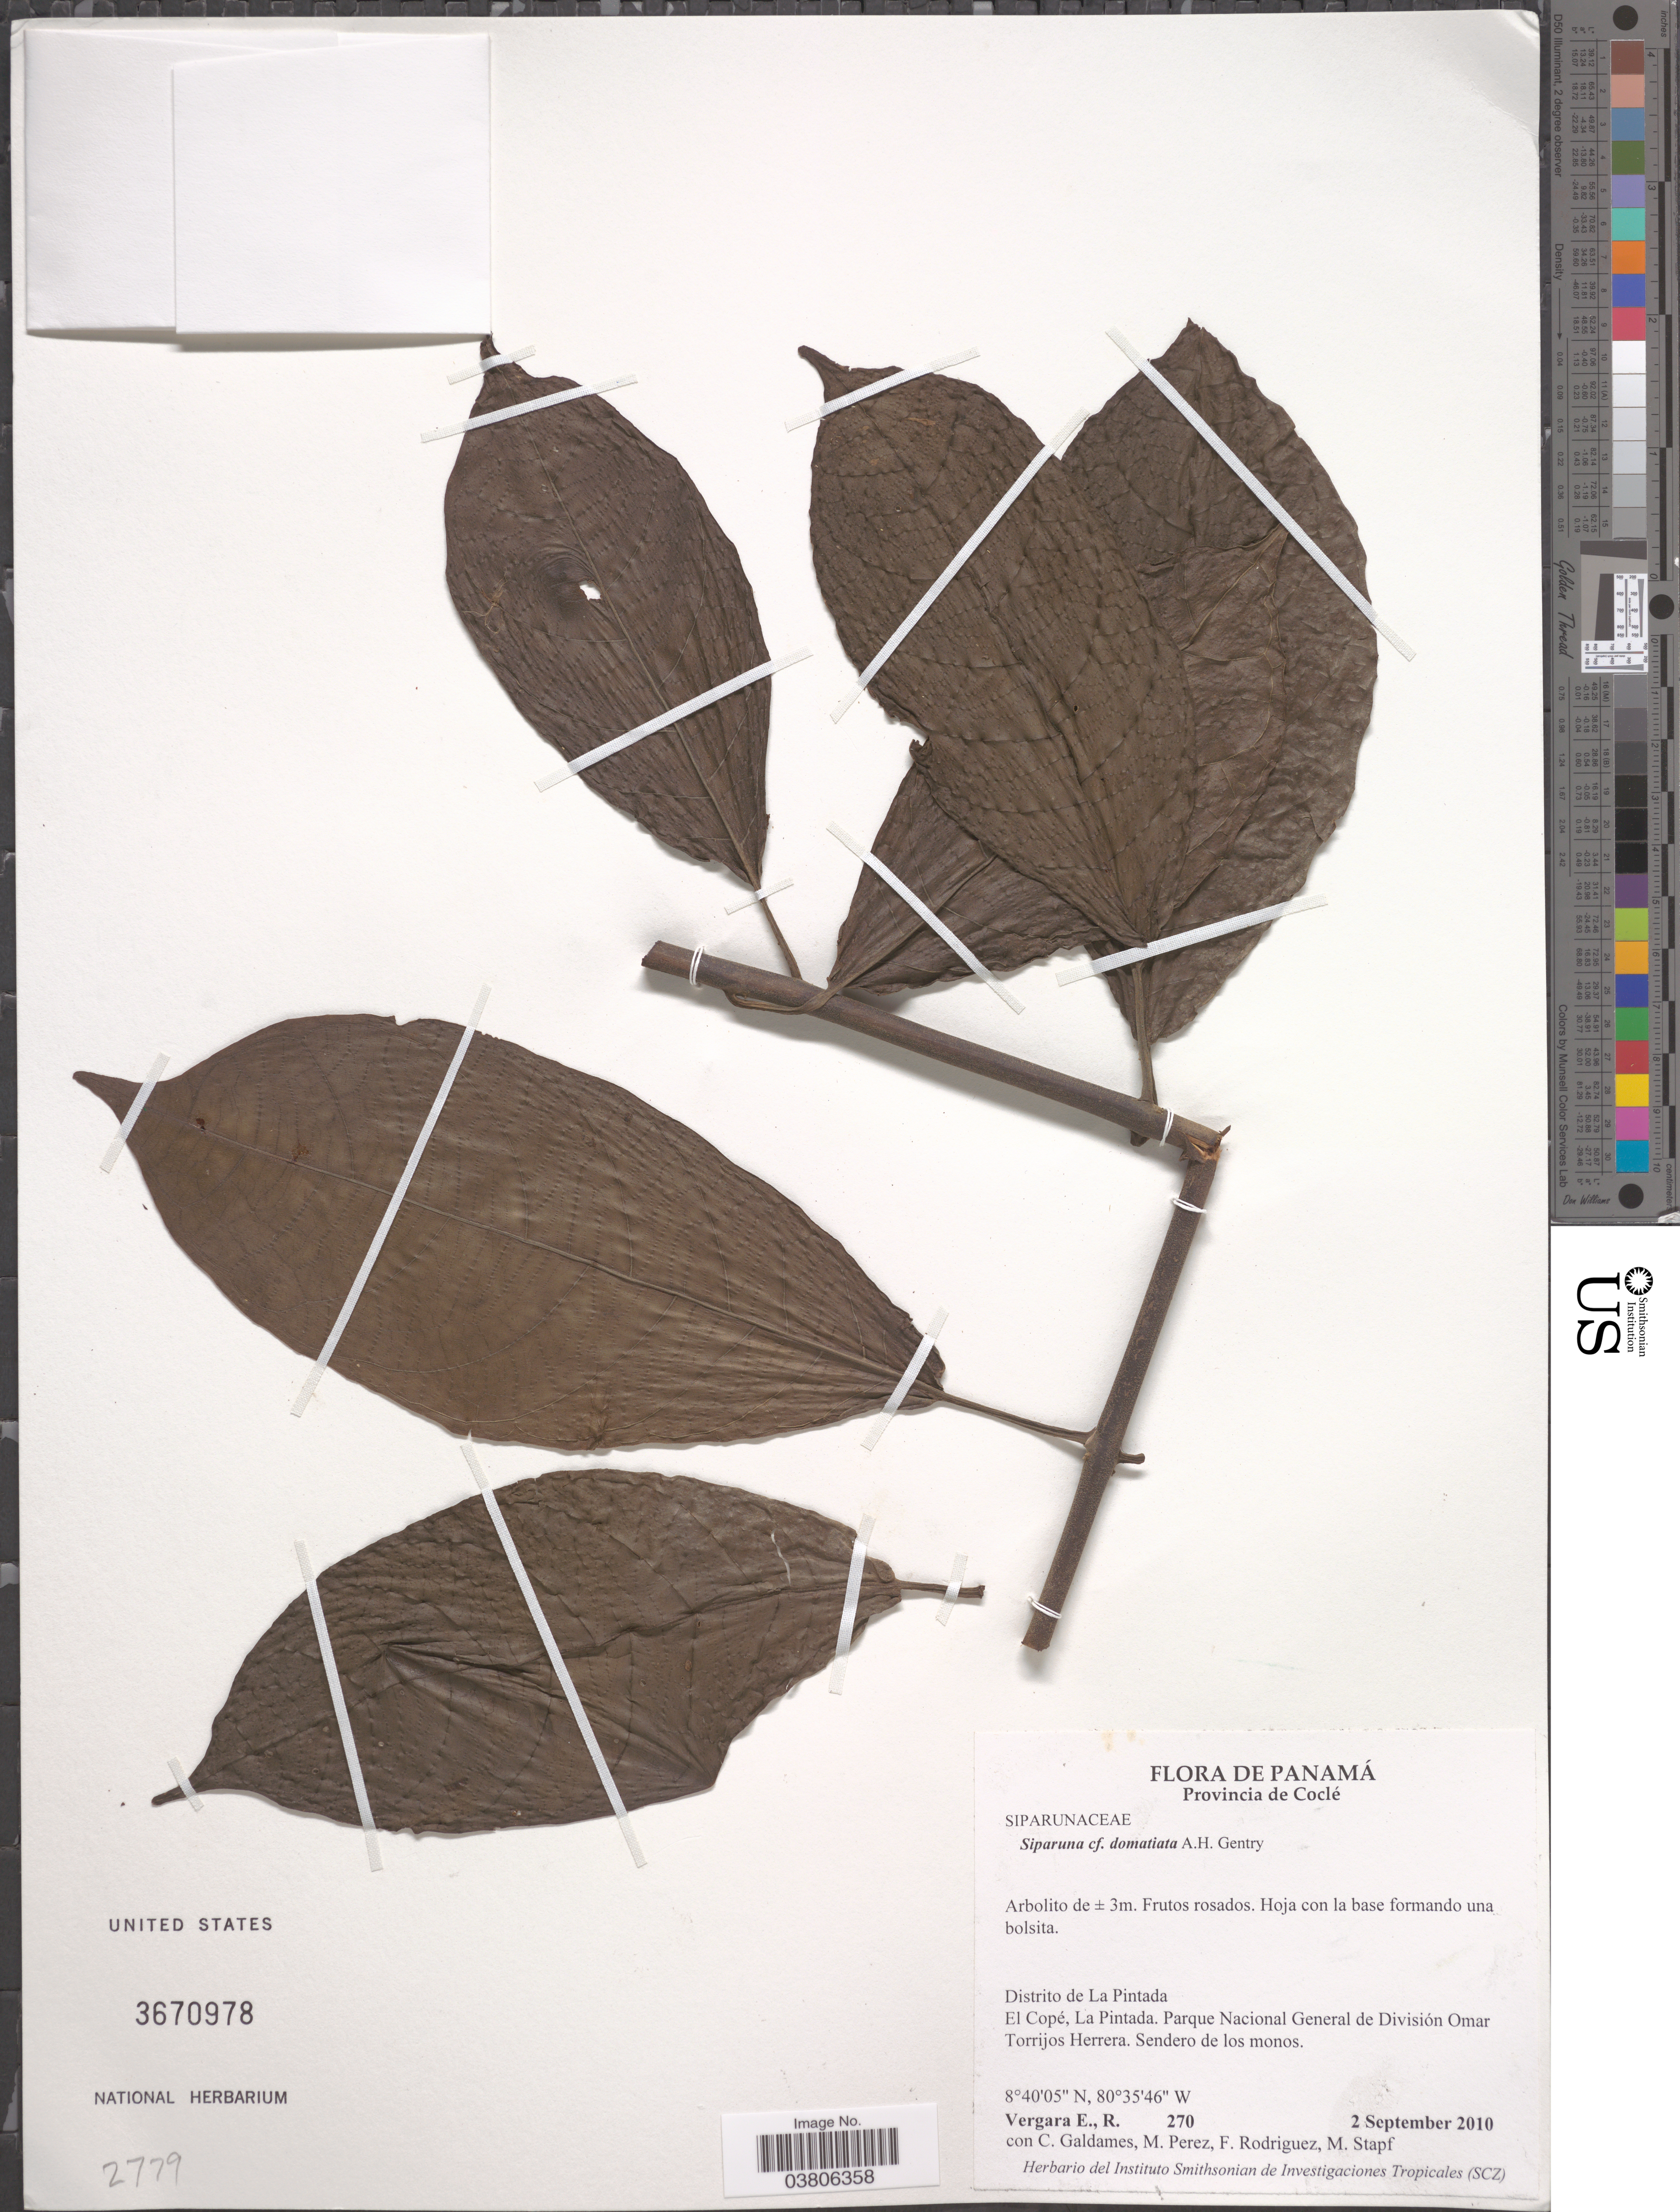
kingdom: Plantae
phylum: Tracheophyta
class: Magnoliopsida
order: Laurales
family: Siparunaceae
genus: Siparuna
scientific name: Siparuna domatiata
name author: A.H. Gentry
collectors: R. Vergara E., C. Galdames, M. Perez, F. Rodriguez & M. Stapf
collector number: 270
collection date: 2010-09-02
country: Panama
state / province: Cocle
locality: Distrito de La Pintada. El Copé, La Pintada. Parque Nacional General de División Omar Torrijos Herrera.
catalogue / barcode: US 3670978